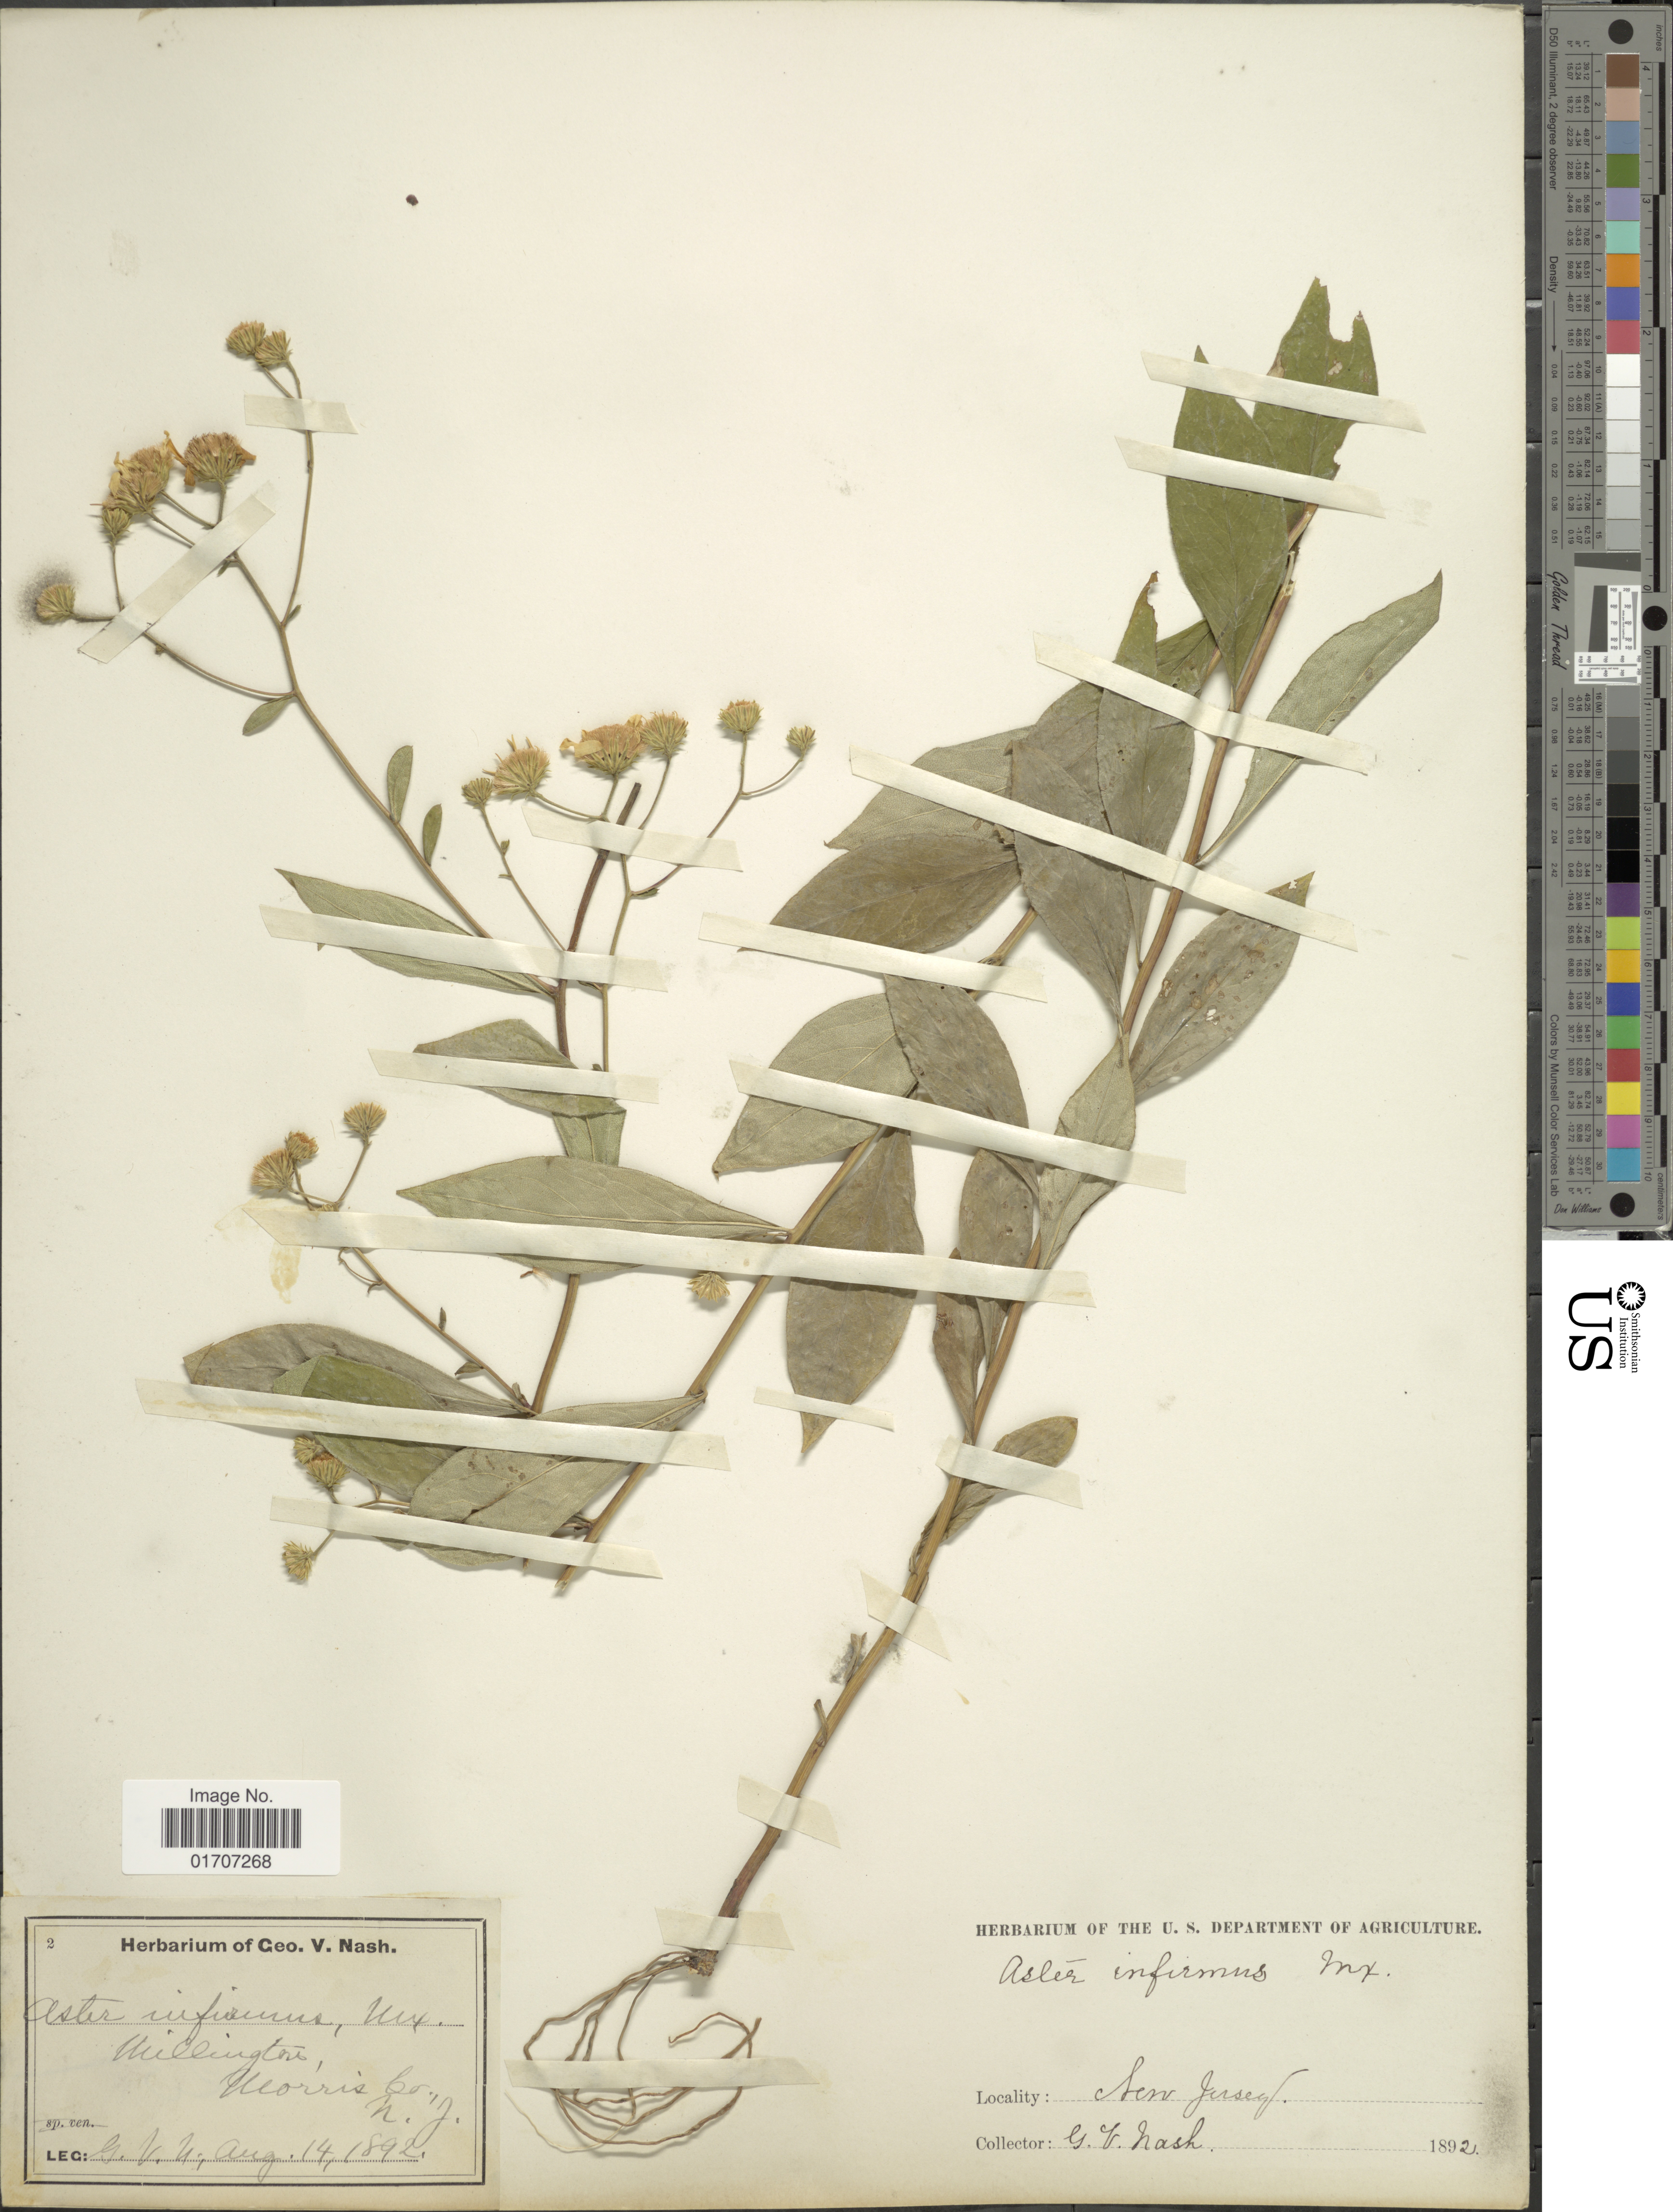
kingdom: Plantae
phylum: Tracheophyta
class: Magnoliopsida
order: Asterales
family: Asteraceae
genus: Doellingeria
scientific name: Doellingeria infirma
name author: (Michx.) Greene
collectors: G. V. Nash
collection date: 1892-08-14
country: United States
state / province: New Jersey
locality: Willington, Harris Co., N.J.